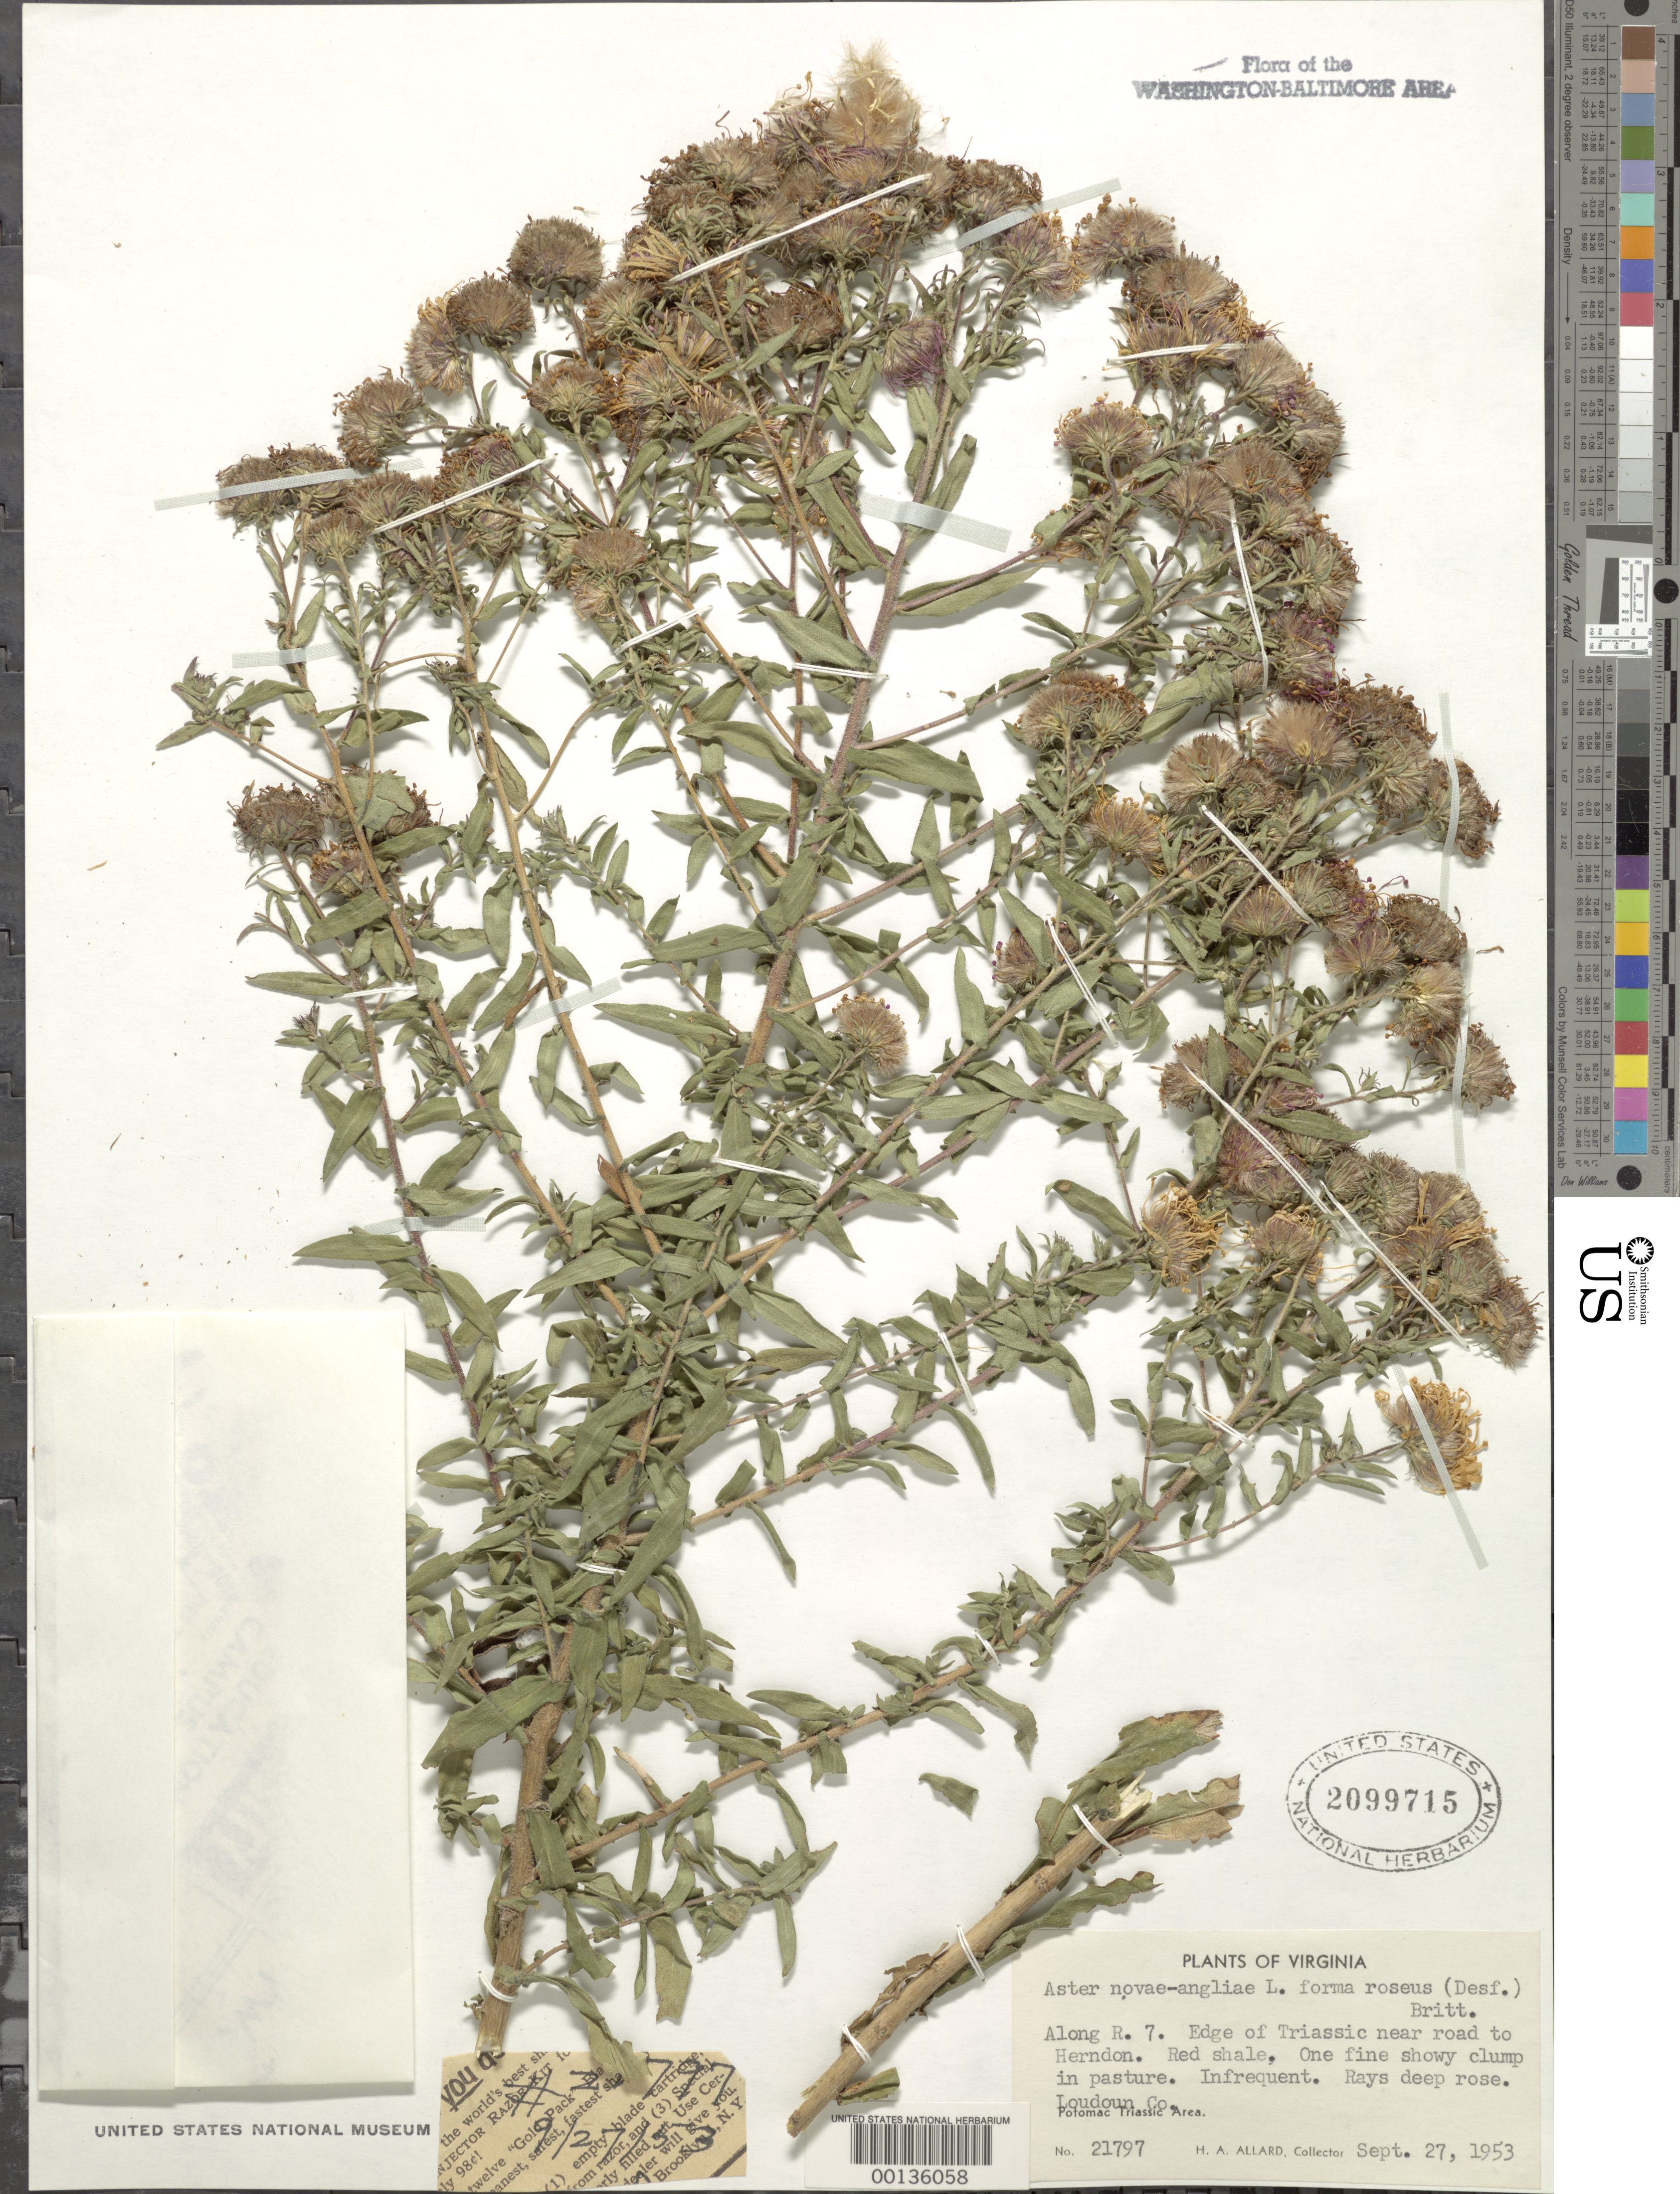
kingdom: Plantae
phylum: Tracheophyta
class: Magnoliopsida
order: Asterales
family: Asteraceae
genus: Symphyotrichum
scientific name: Symphyotrichum novae-angliae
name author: (L.) G.L. Nesom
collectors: H. A. Allard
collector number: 21797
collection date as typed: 27 Sep 1953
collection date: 1953-09-27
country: United States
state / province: Virginia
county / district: Loudoun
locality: Route 7 near road to Herndon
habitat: Red shale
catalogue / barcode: US 2099715